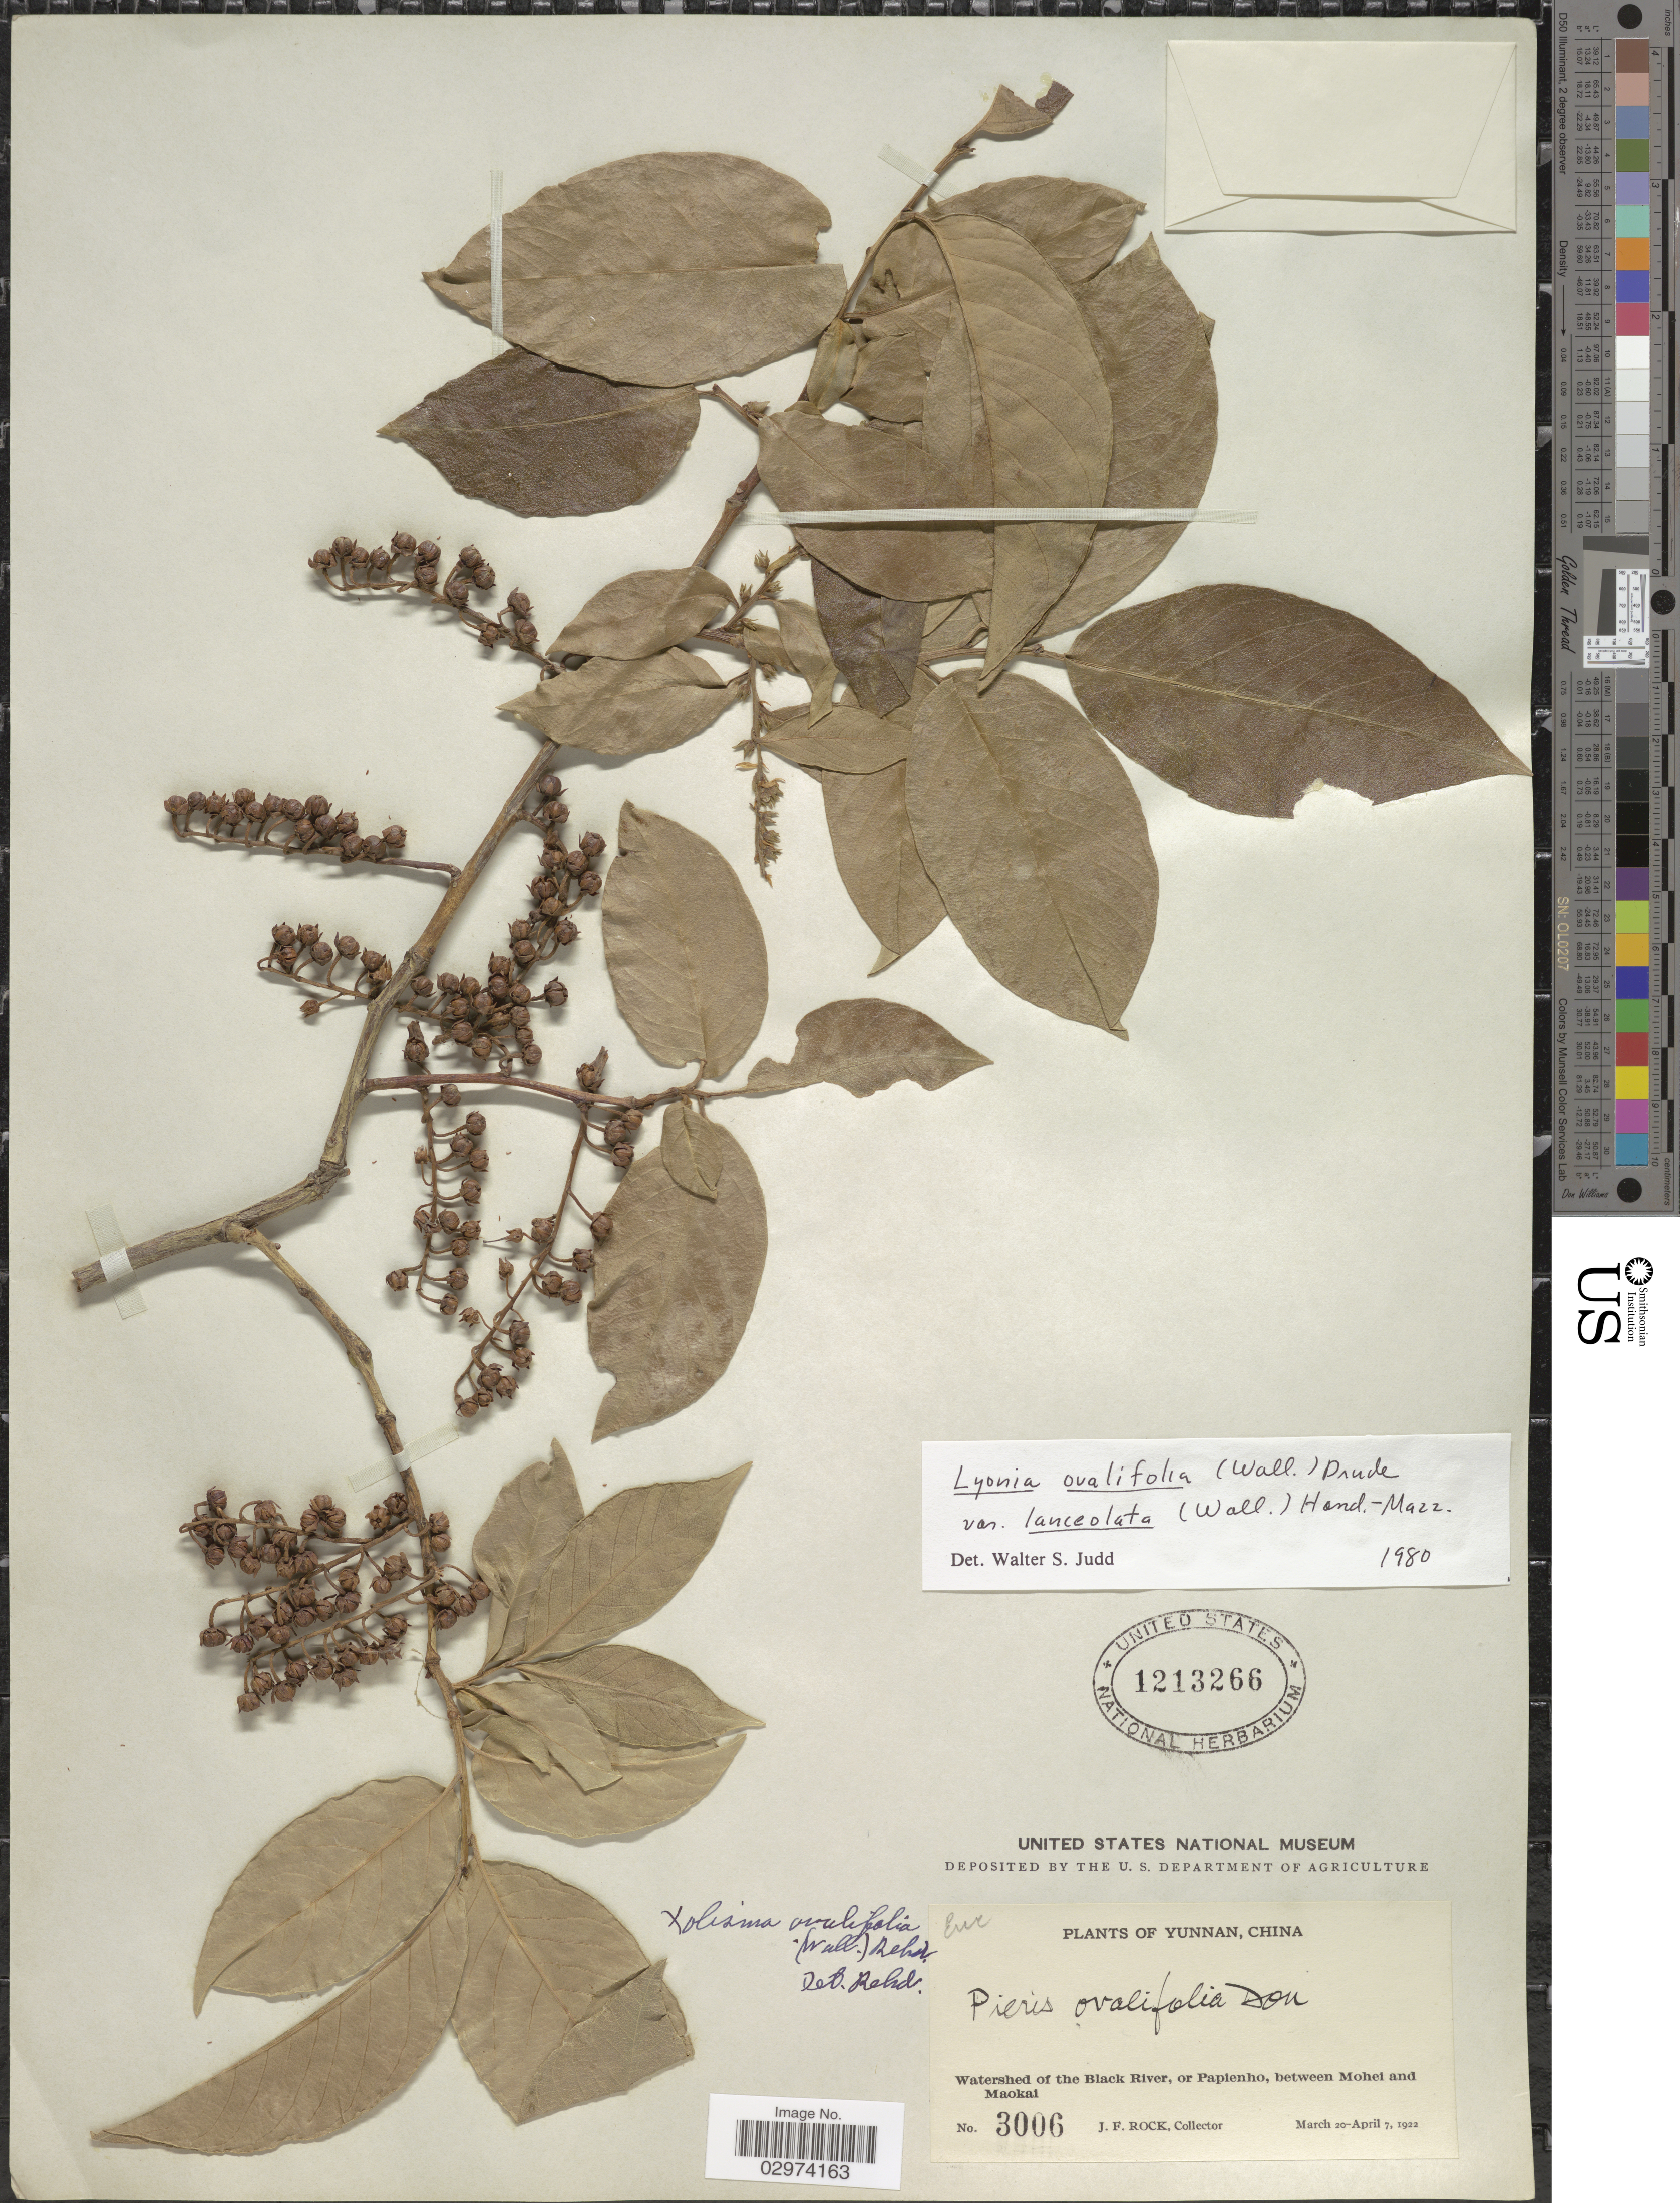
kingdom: Plantae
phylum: Tracheophyta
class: Magnoliopsida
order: Ericales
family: Ericaceae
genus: Lyonia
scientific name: Lyonia ovalifolia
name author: (Wall.) Drude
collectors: J. Rock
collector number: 3006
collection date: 1922-03-20/1922-04-07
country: China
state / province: Yunnan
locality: Watershed of the Black River, or Papienho, between Mohei and Maokai.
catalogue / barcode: US 1213266